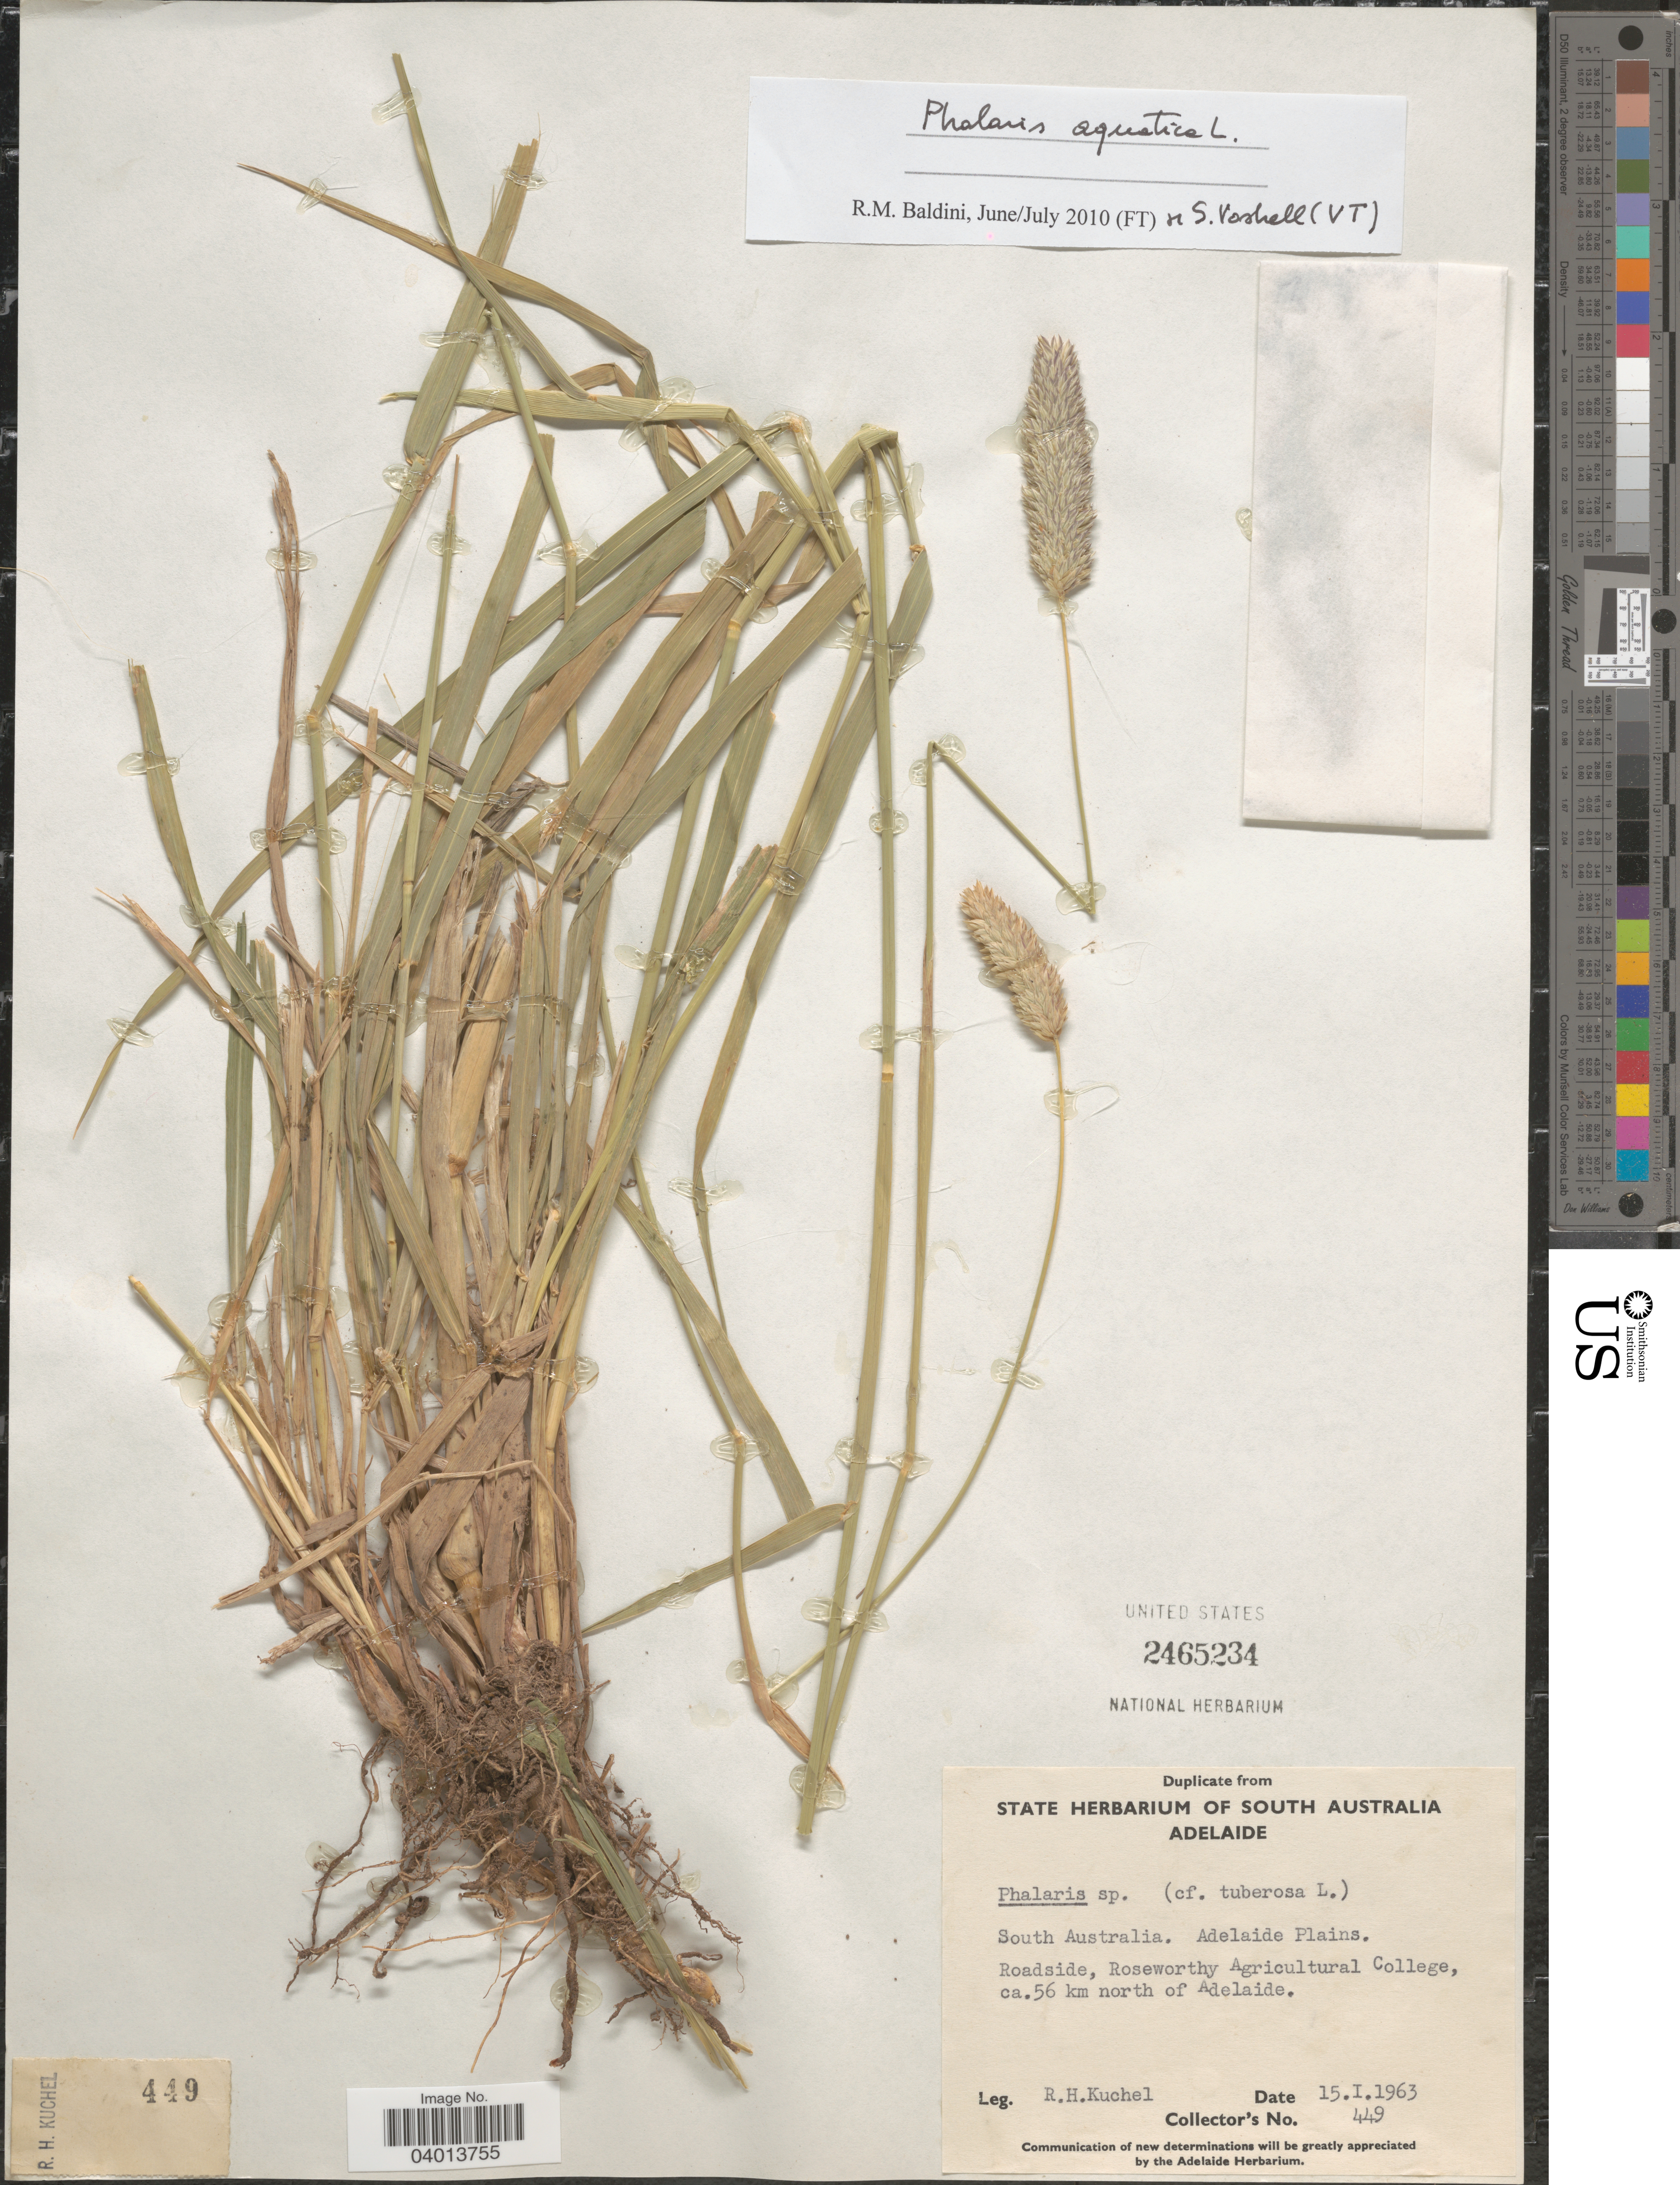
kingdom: Plantae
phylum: Tracheophyta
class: Liliopsida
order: Poales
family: Poaceae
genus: Phalaris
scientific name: Phalaris aquatica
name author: L.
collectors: R. Kuchel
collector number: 449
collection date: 1963-01-15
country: Australia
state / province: South Australia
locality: Adelaide Plains. Roadside, Roseworthy Agricultural College, ca.56 km north of Adelaide.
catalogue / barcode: US 2465234